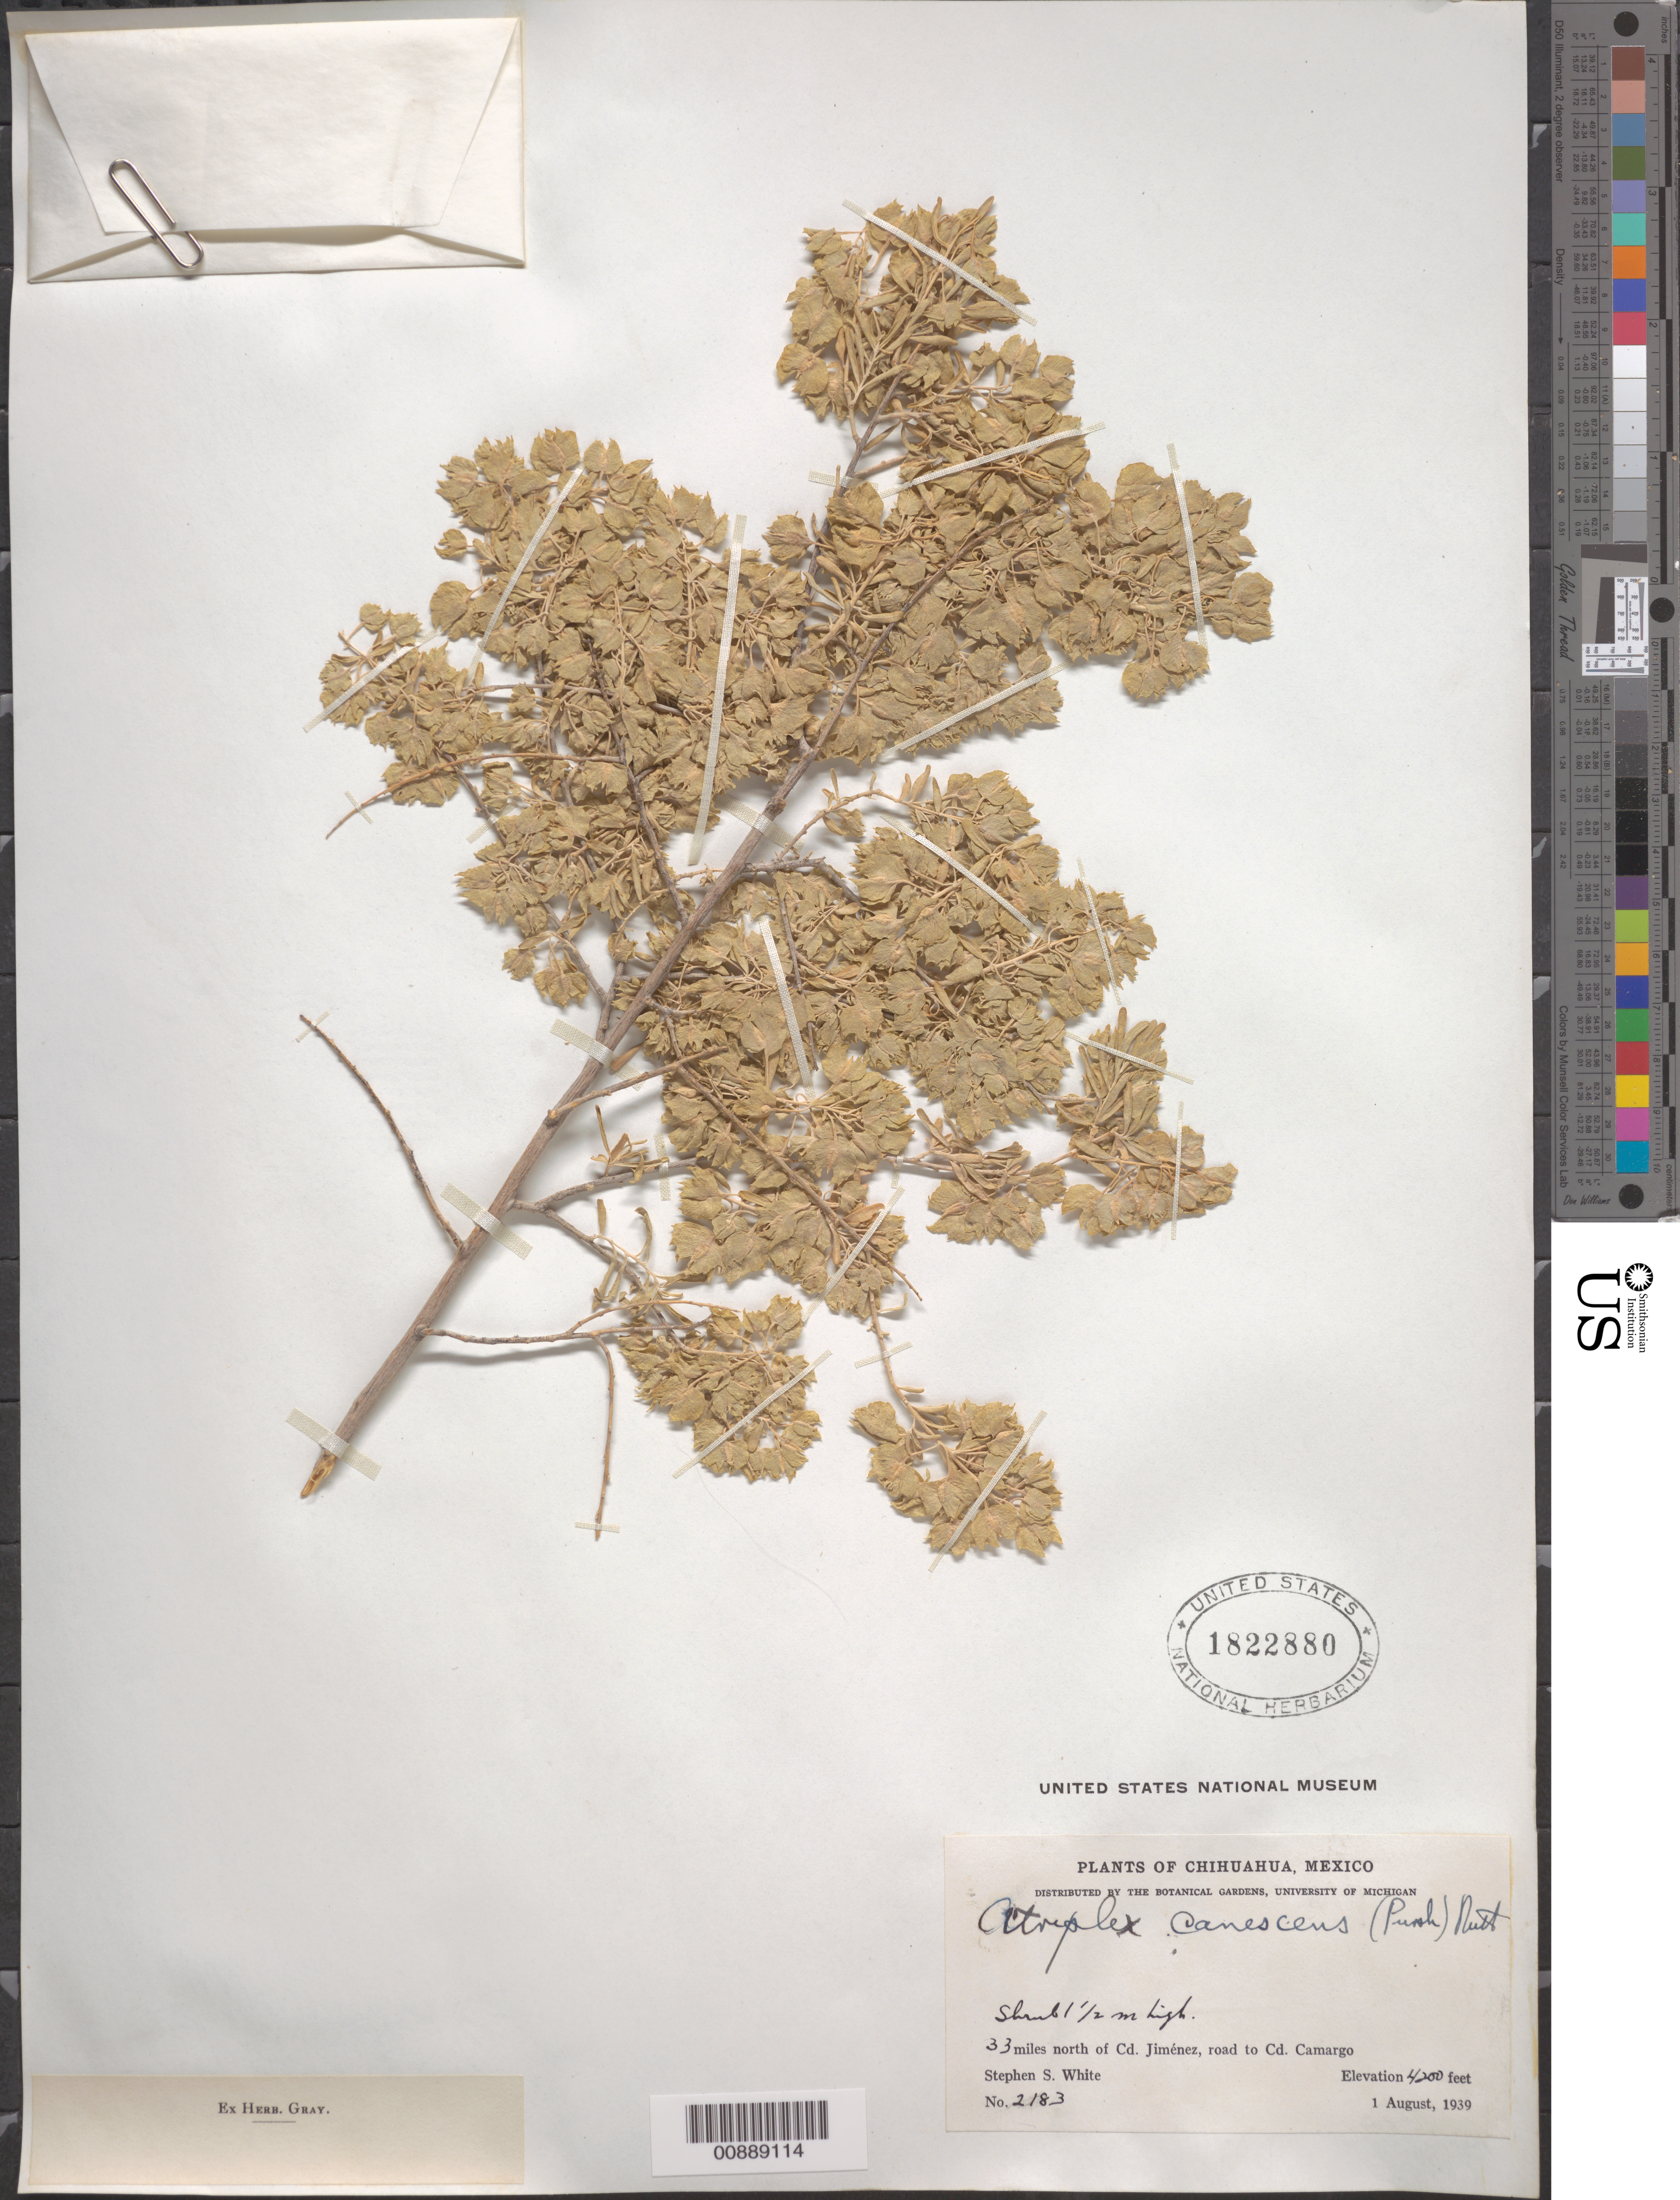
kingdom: Plantae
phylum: Tracheophyta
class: Magnoliopsida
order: Caryophyllales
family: Amaranthaceae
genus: Atriplex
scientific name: Atriplex canescens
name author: (Pursh) Nutt.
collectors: S. S. White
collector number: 2183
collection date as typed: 01 Aug 1939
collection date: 1939-08-01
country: Mexico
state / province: Chihuahua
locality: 33 miles north of Cd. Jiménez, road to Cd. Camargo, Chihuahua.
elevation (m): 1280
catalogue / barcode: US 1822880